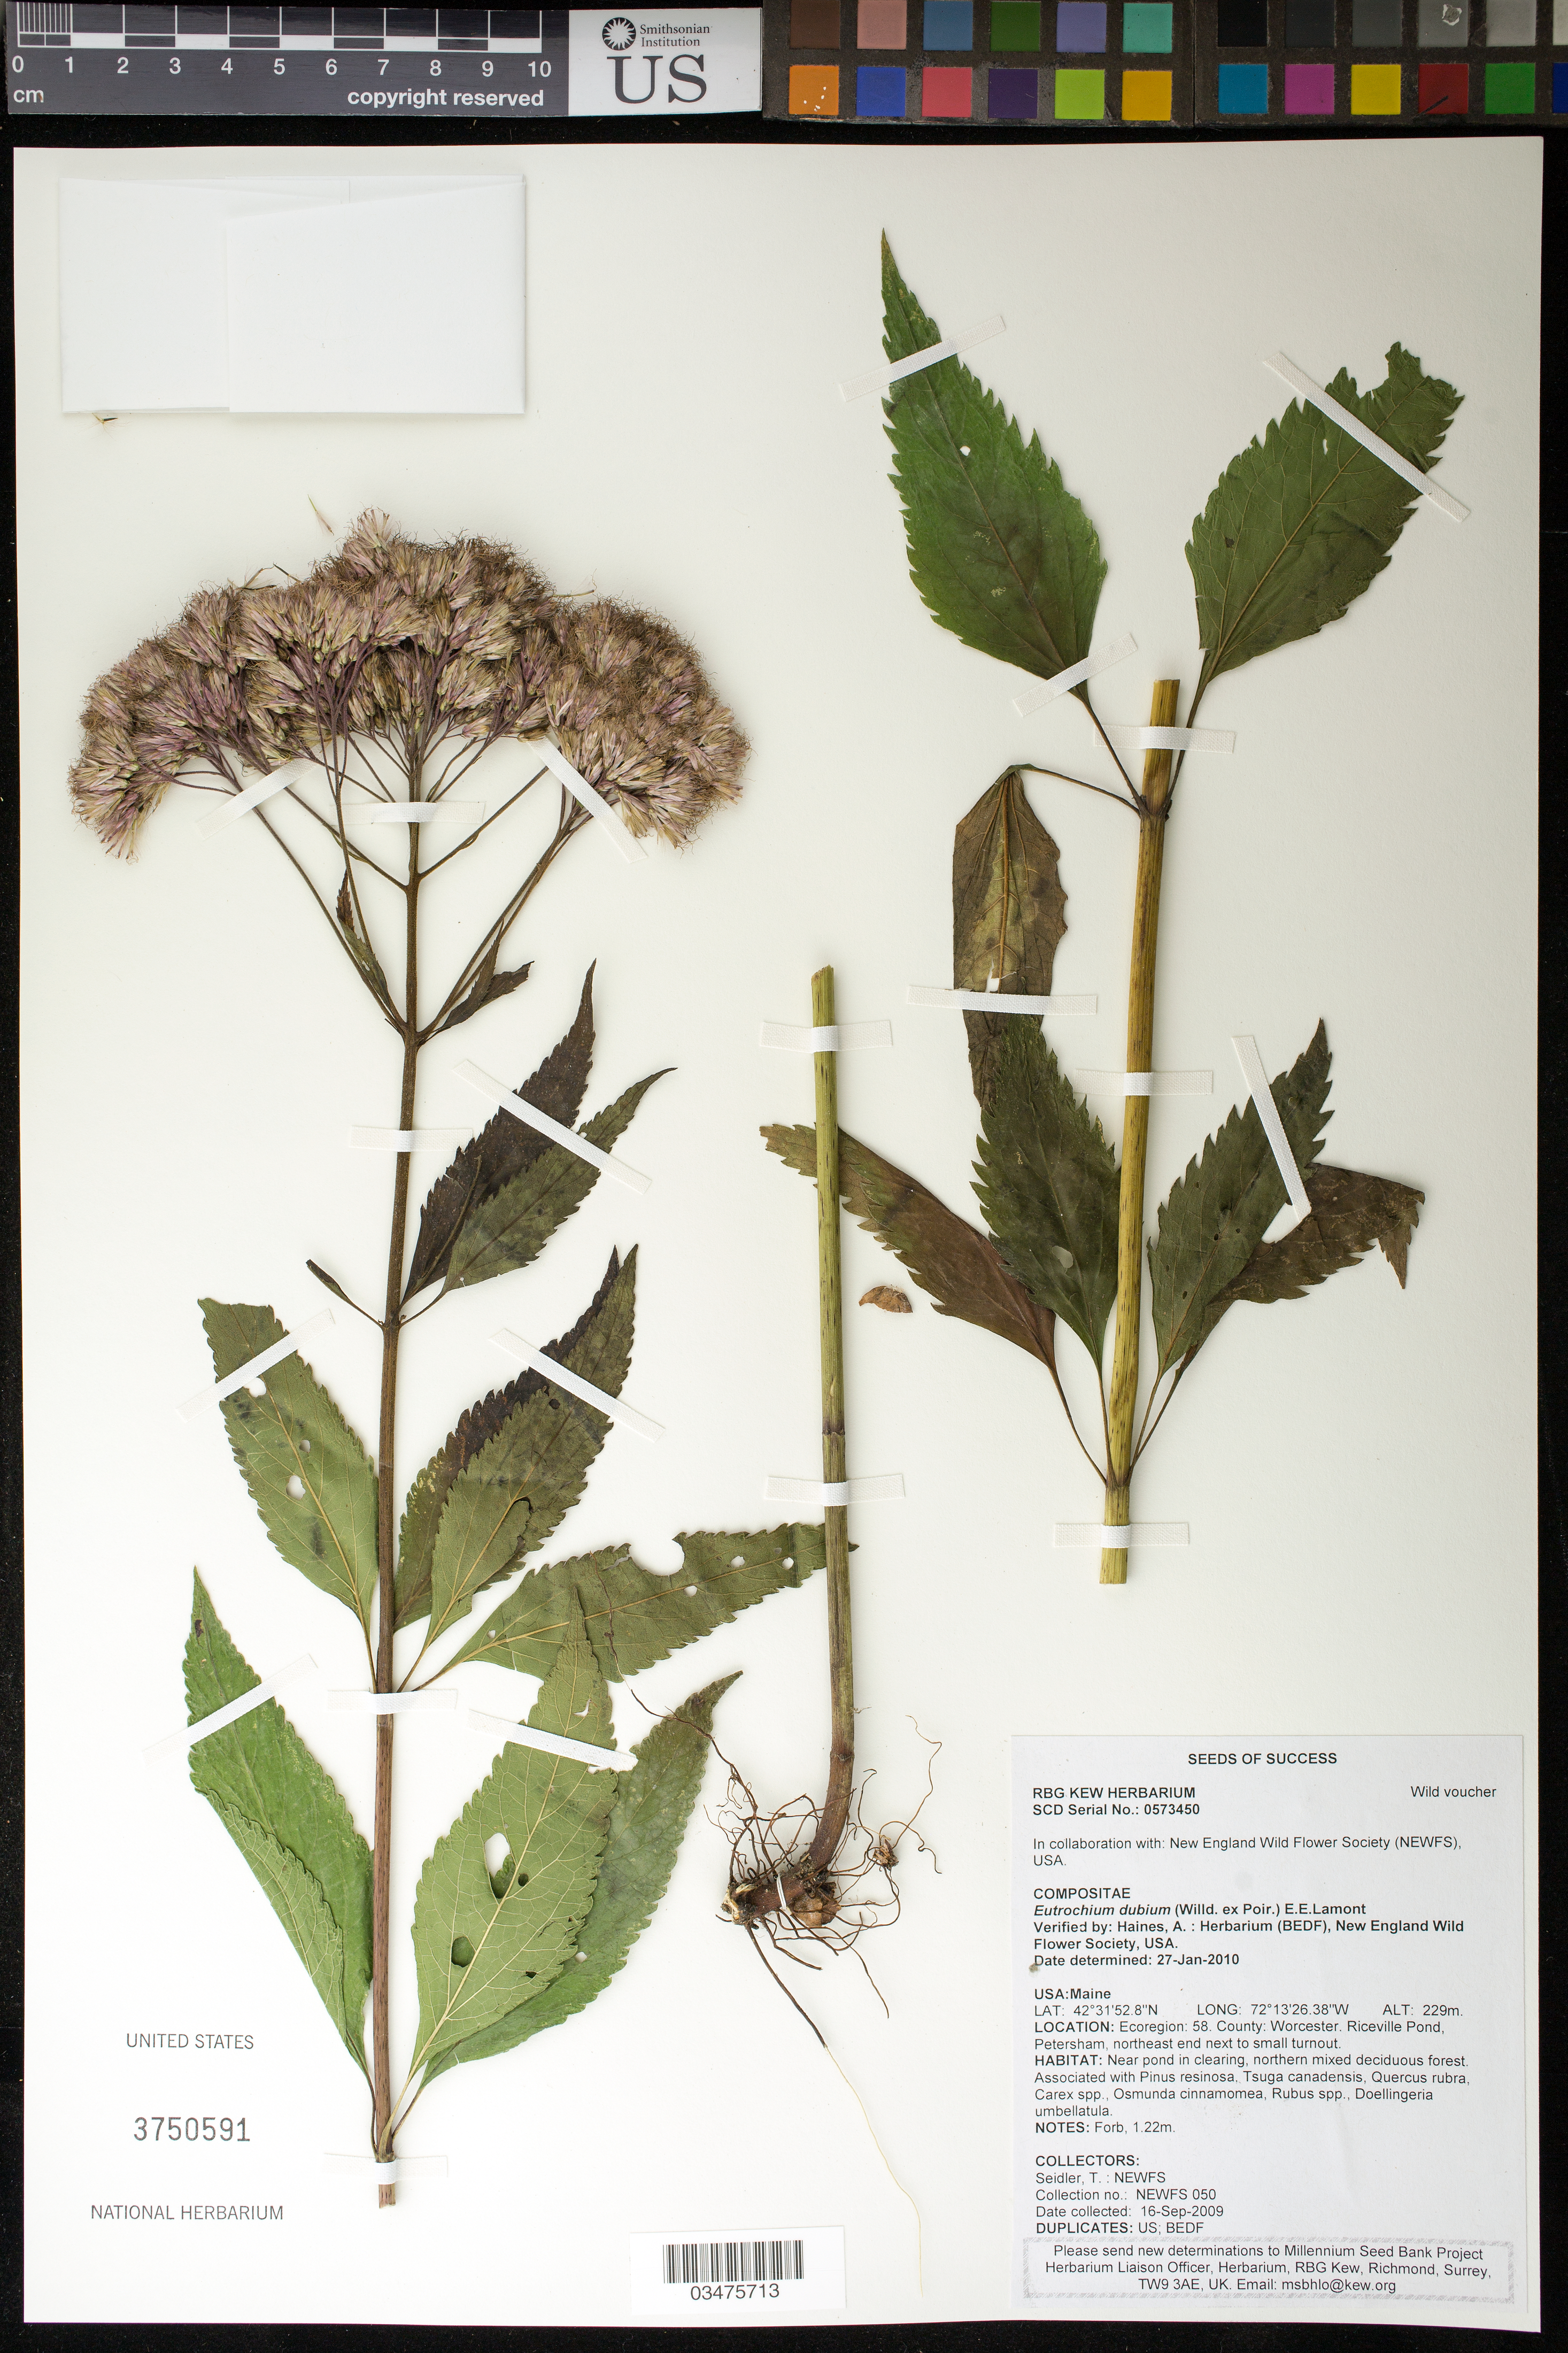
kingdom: Plantae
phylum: Tracheophyta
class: Magnoliopsida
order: Asterales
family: Asteraceae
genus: Eutrochium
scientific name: Eutrochium dubium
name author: (Willd. ex Poir.) E.E. Lamont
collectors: T. Seidler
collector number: NEWFS 050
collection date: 2009-09-16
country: United States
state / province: Maine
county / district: Worcester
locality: Petersham, Riceville Pond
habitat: Near pond in clearing, nothern mixed deciduous forest with Pinus resinosa, Rubus sp, Carex sp., ect.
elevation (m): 229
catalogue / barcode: US 3750591